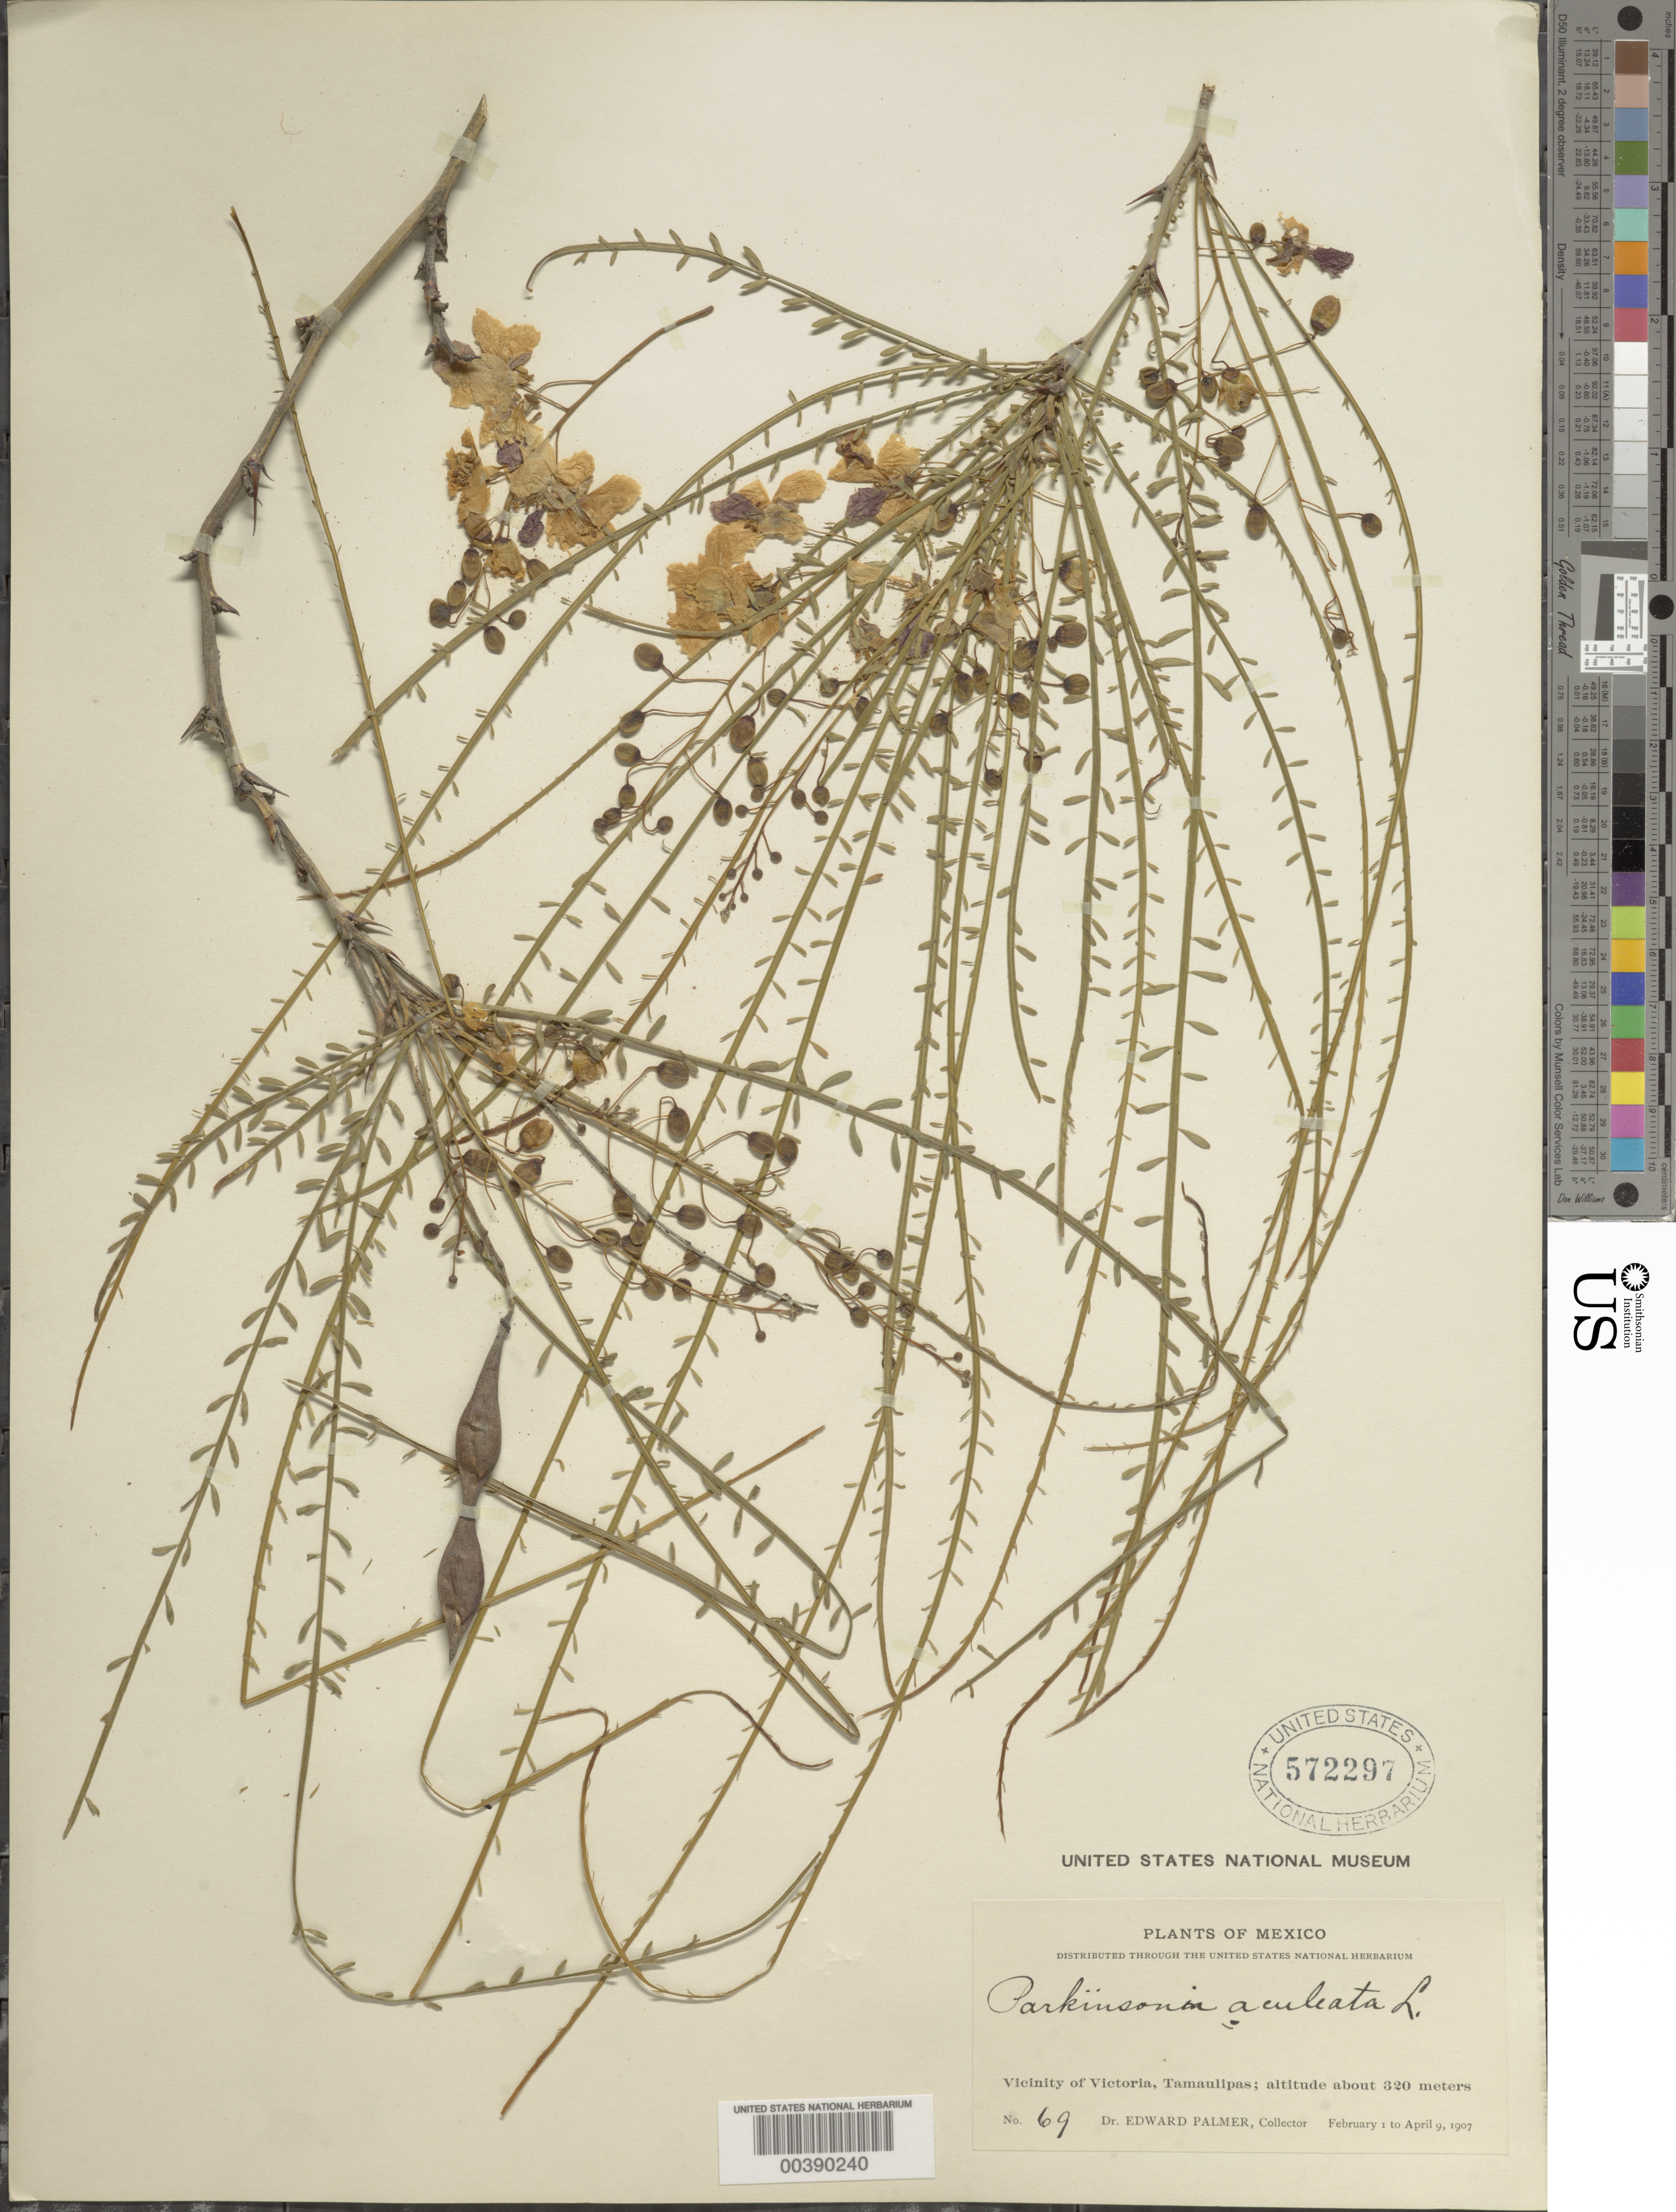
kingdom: Plantae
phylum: Tracheophyta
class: Magnoliopsida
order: Fabales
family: Fabaceae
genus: Parkinsonia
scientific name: Parkinsonia aculeata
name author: L.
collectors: E. Palmer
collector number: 69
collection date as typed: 01 Feb 1907 to 09 Apr 1907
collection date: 1907-02-01/1907-04-09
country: Mexico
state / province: Tamaulipas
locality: Vicinity of Victoria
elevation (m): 320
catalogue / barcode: US 572297